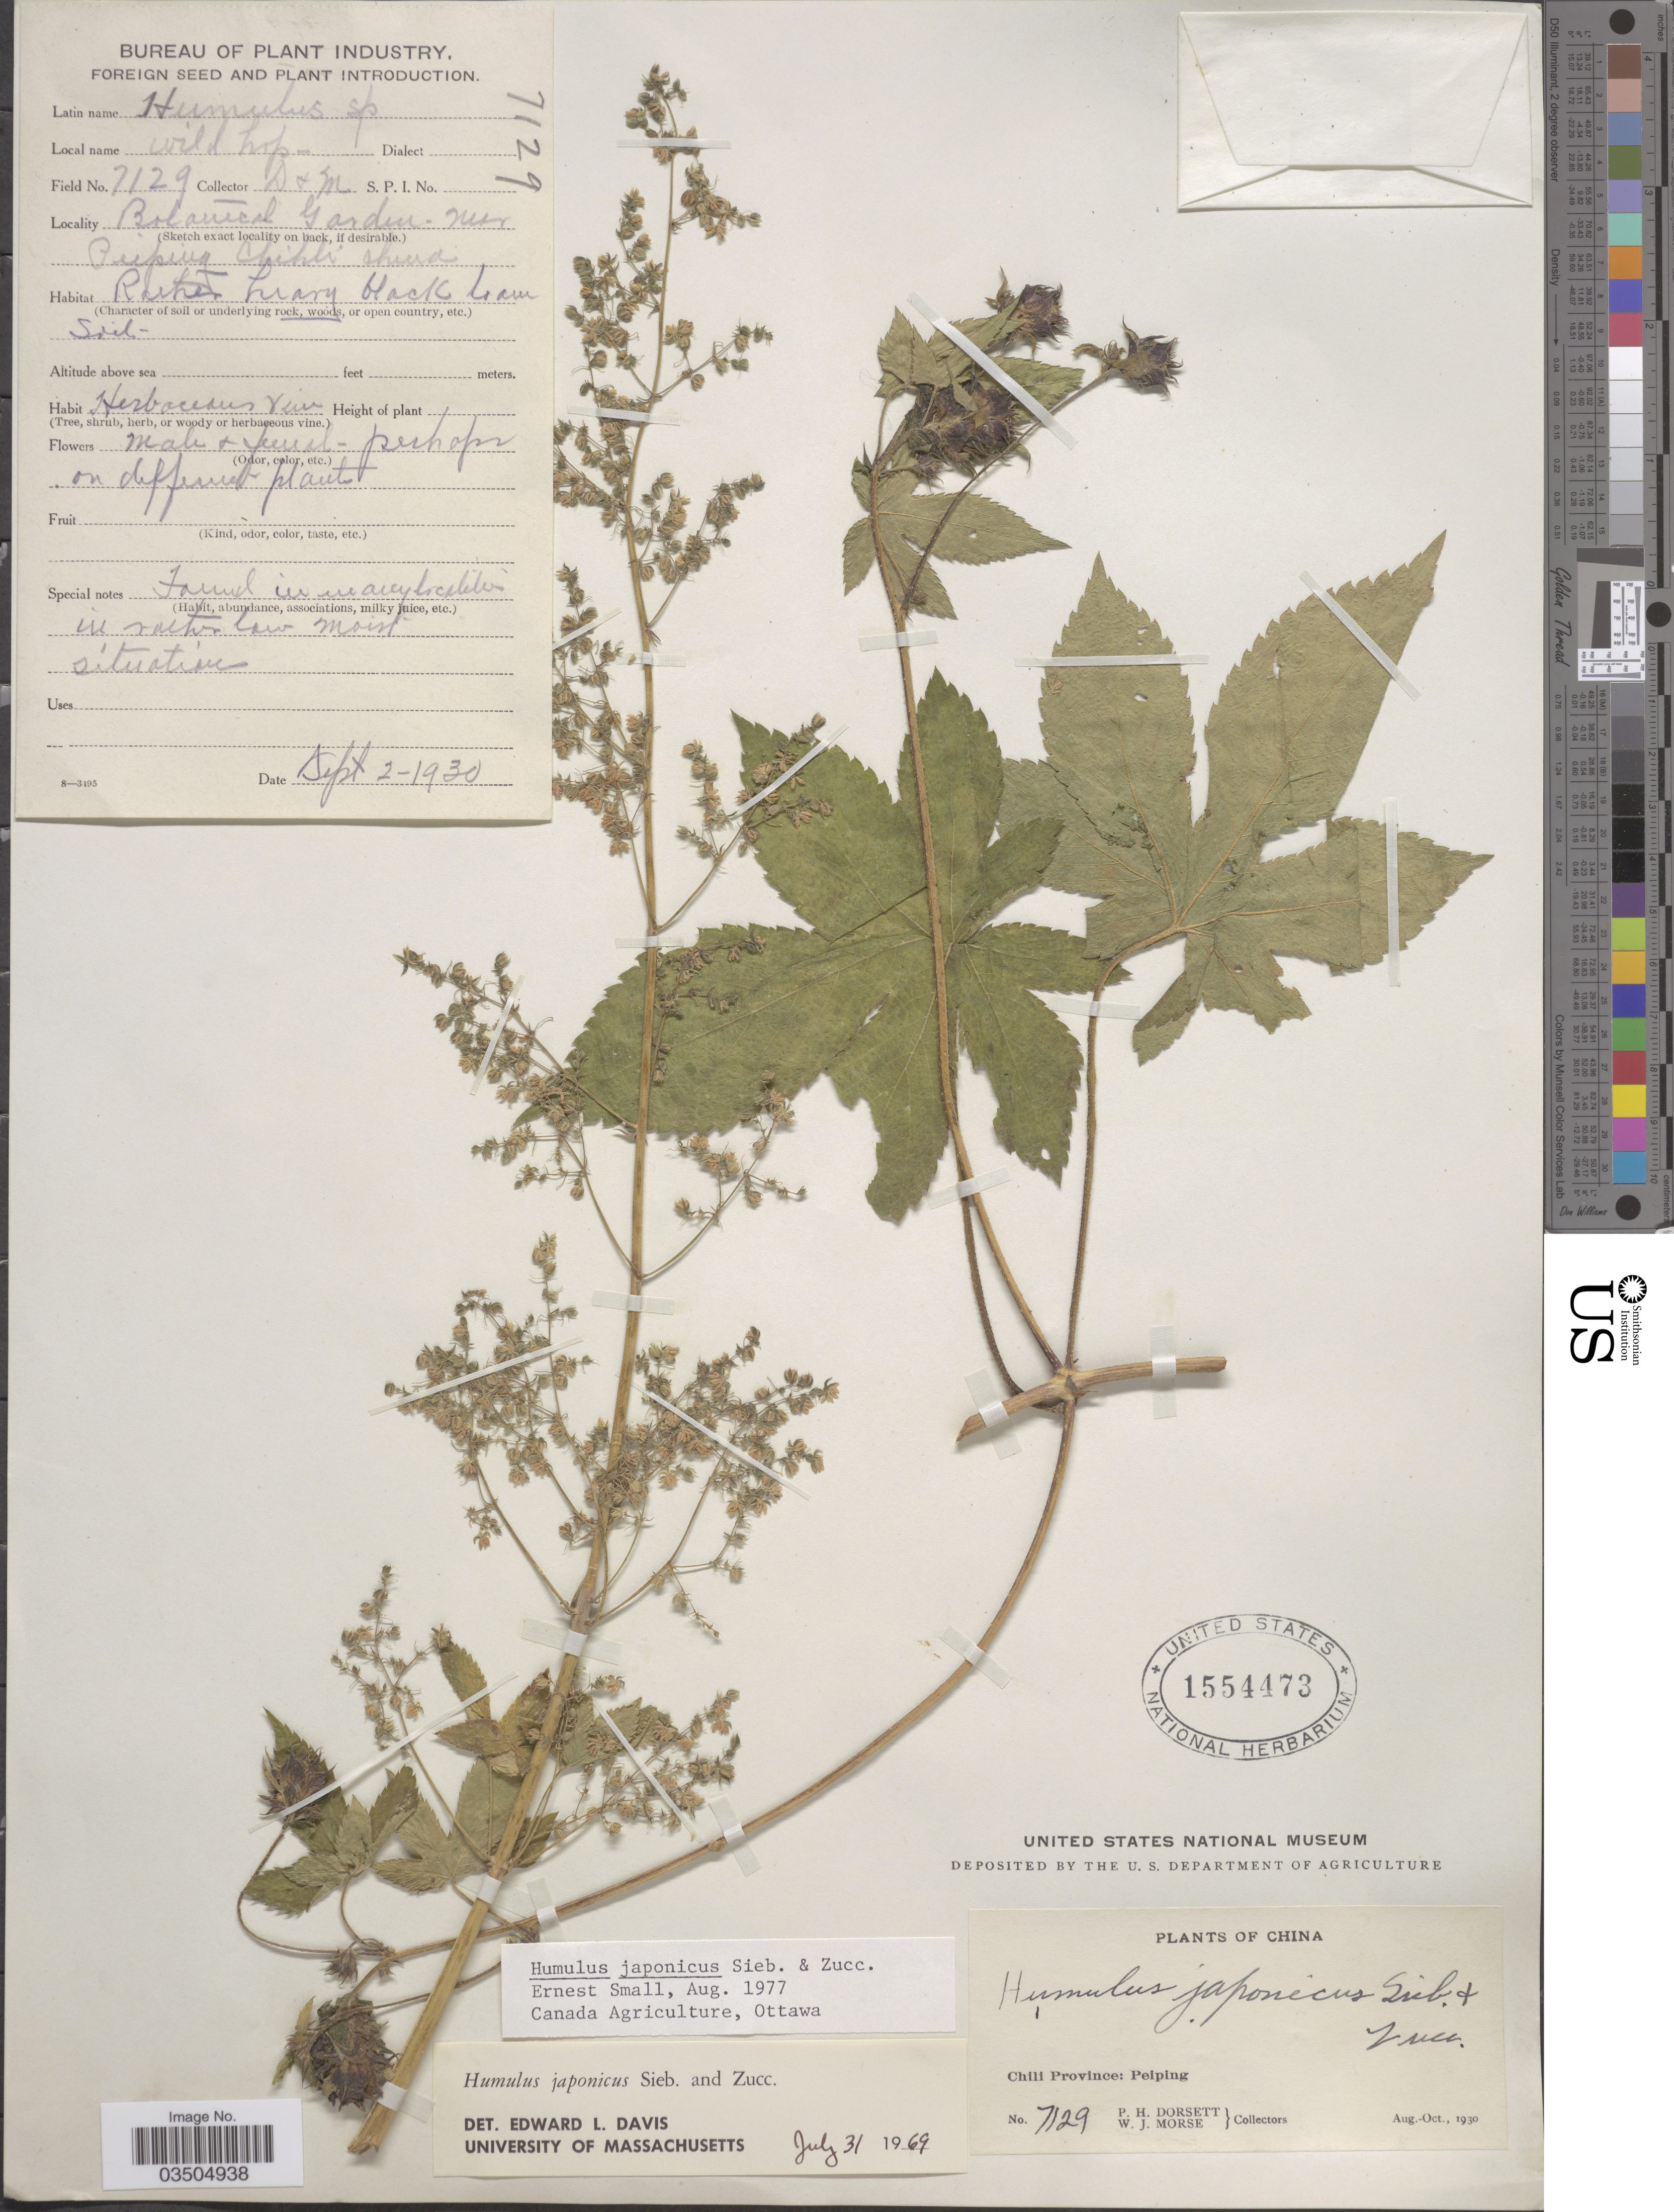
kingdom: Plantae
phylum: Tracheophyta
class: Magnoliopsida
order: Rosales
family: Cannabaceae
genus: Humulus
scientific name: Humulus japonicus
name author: Siebold & Zucc.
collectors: P. H. Dorsett & W. J. Morse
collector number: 7129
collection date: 1930-09-02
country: China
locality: Botanical Garden- near Peiping Chihli shura*. Chili Province.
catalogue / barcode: US 1554473